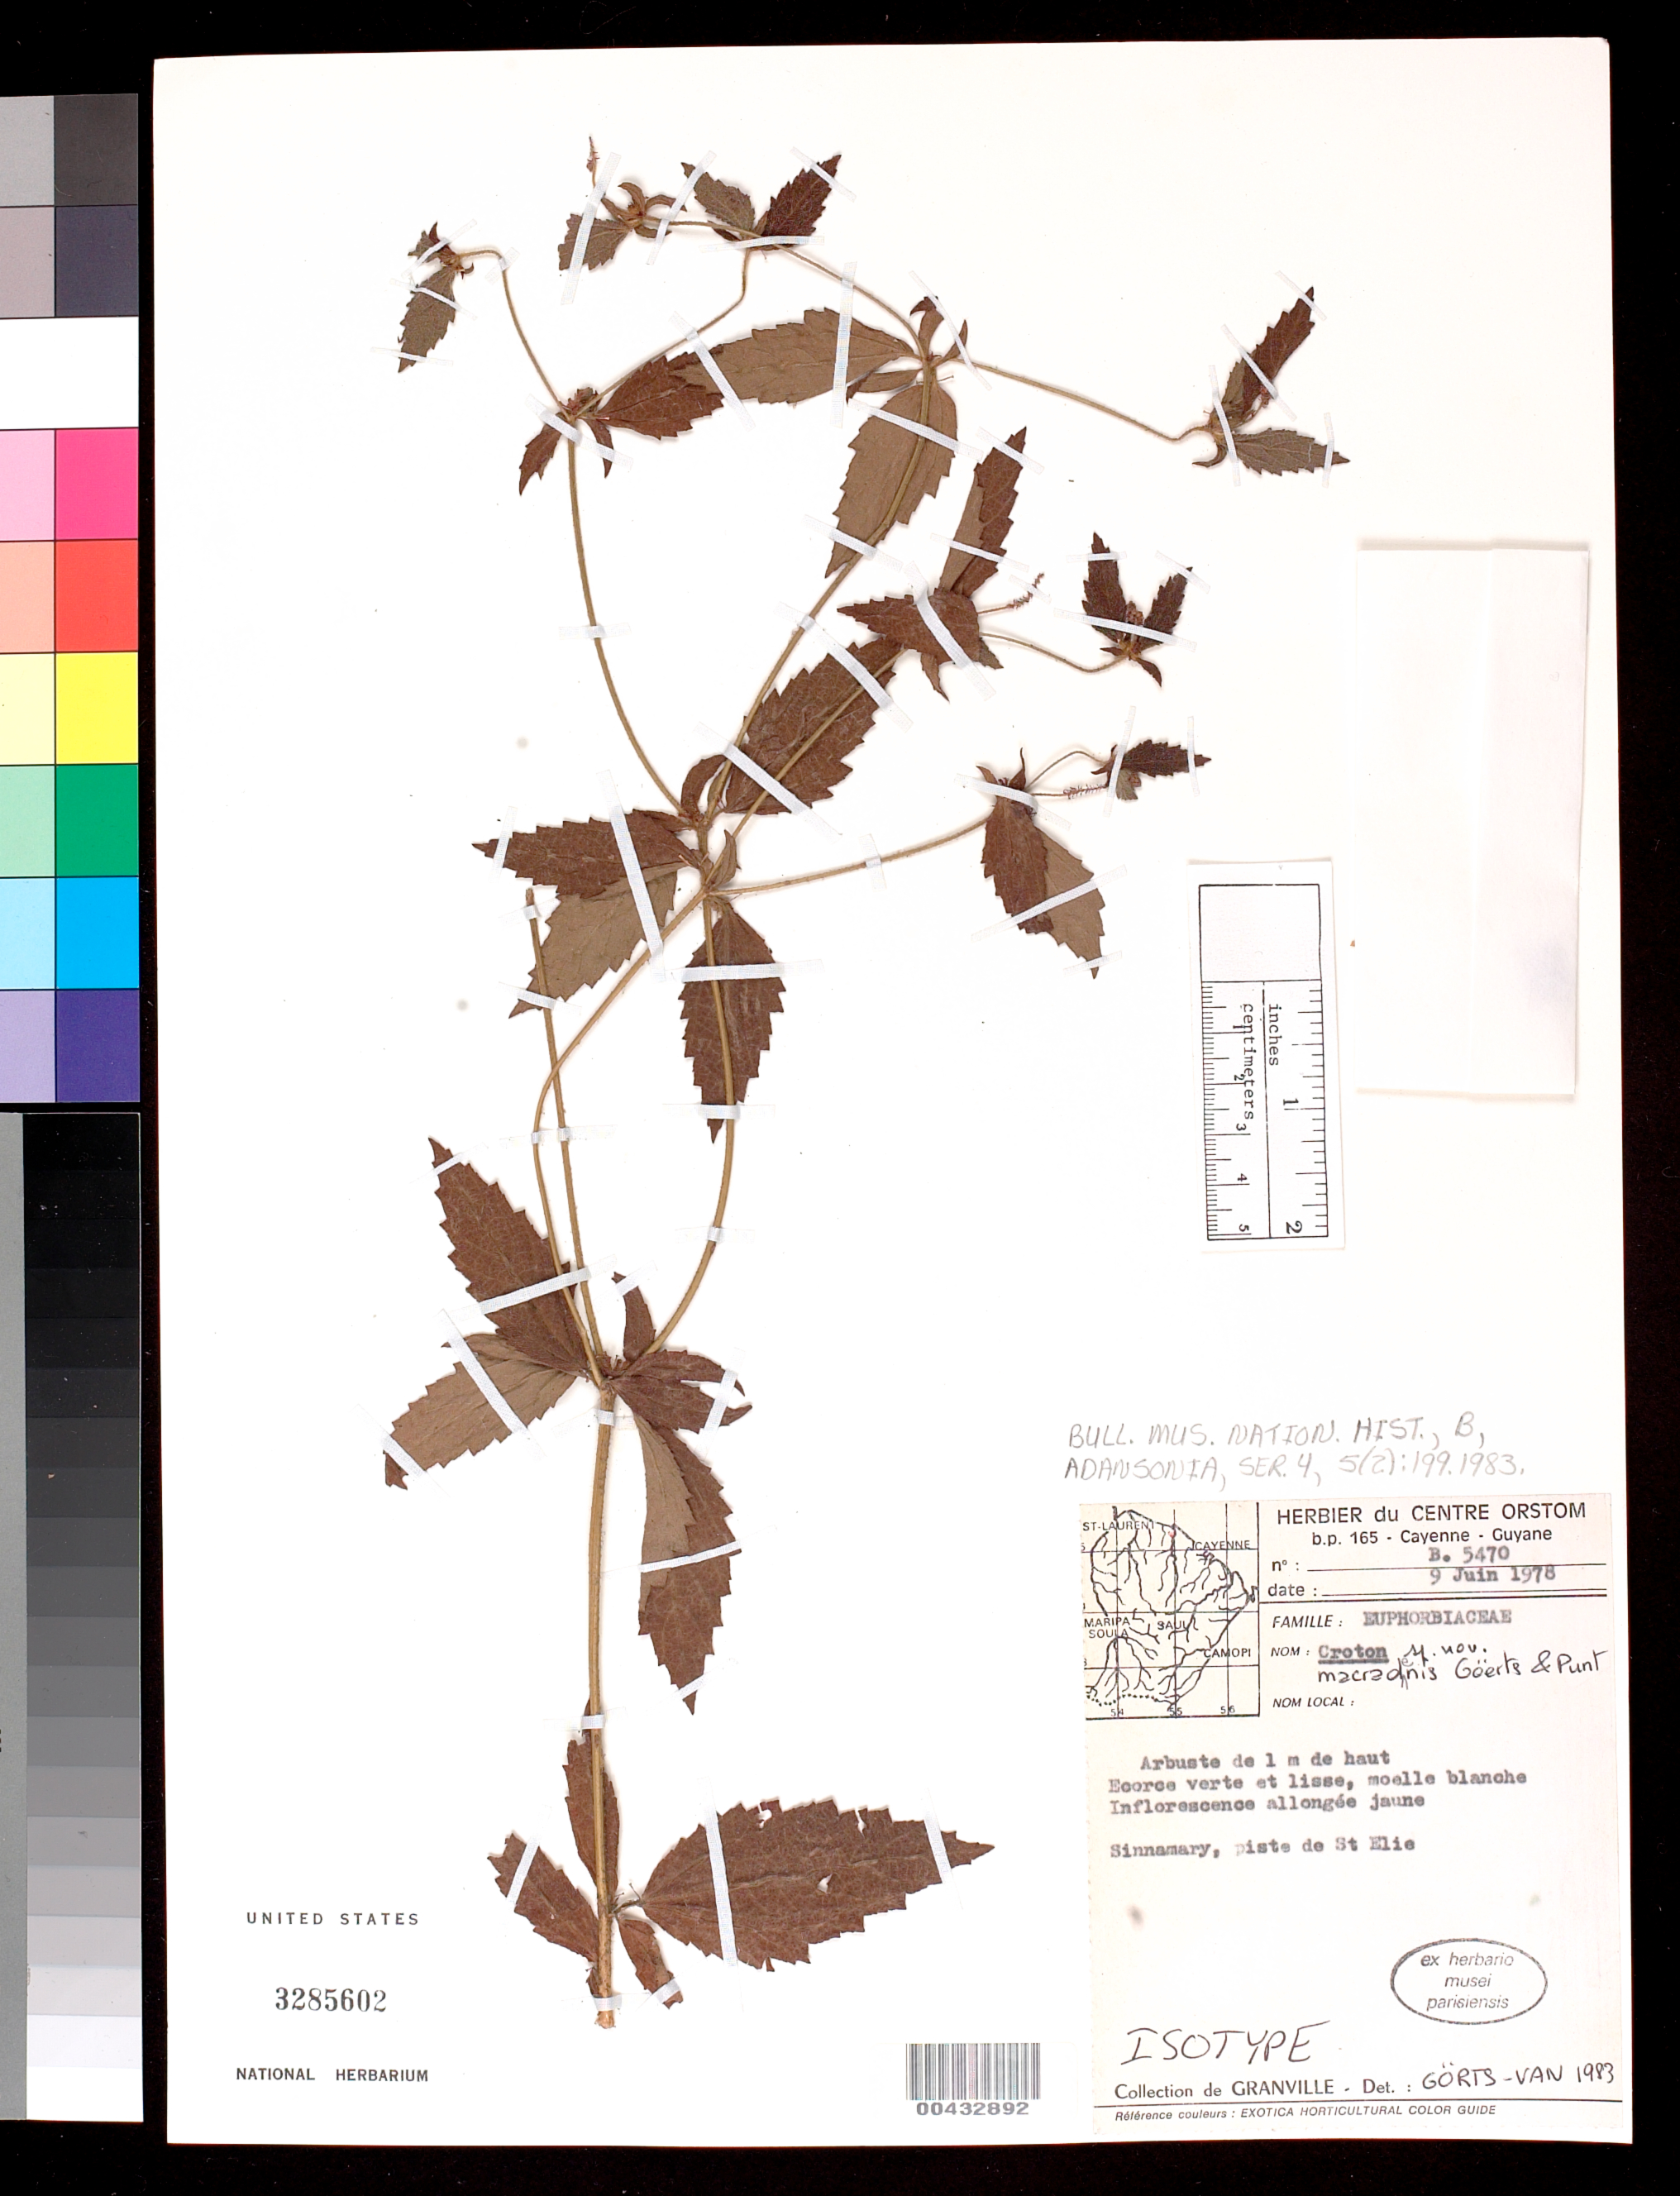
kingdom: Plantae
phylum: Tracheophyta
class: Magnoliopsida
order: Malpighiales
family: Euphorbiaceae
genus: Croton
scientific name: Croton macradenis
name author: Görts & Punt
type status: Isotype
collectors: J.-J. de Granville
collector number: B-5470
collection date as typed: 09 Jun 1978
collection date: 1978-06-09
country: French Guiana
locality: Sinnamary, Piste de St. Elie.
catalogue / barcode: US 3285602